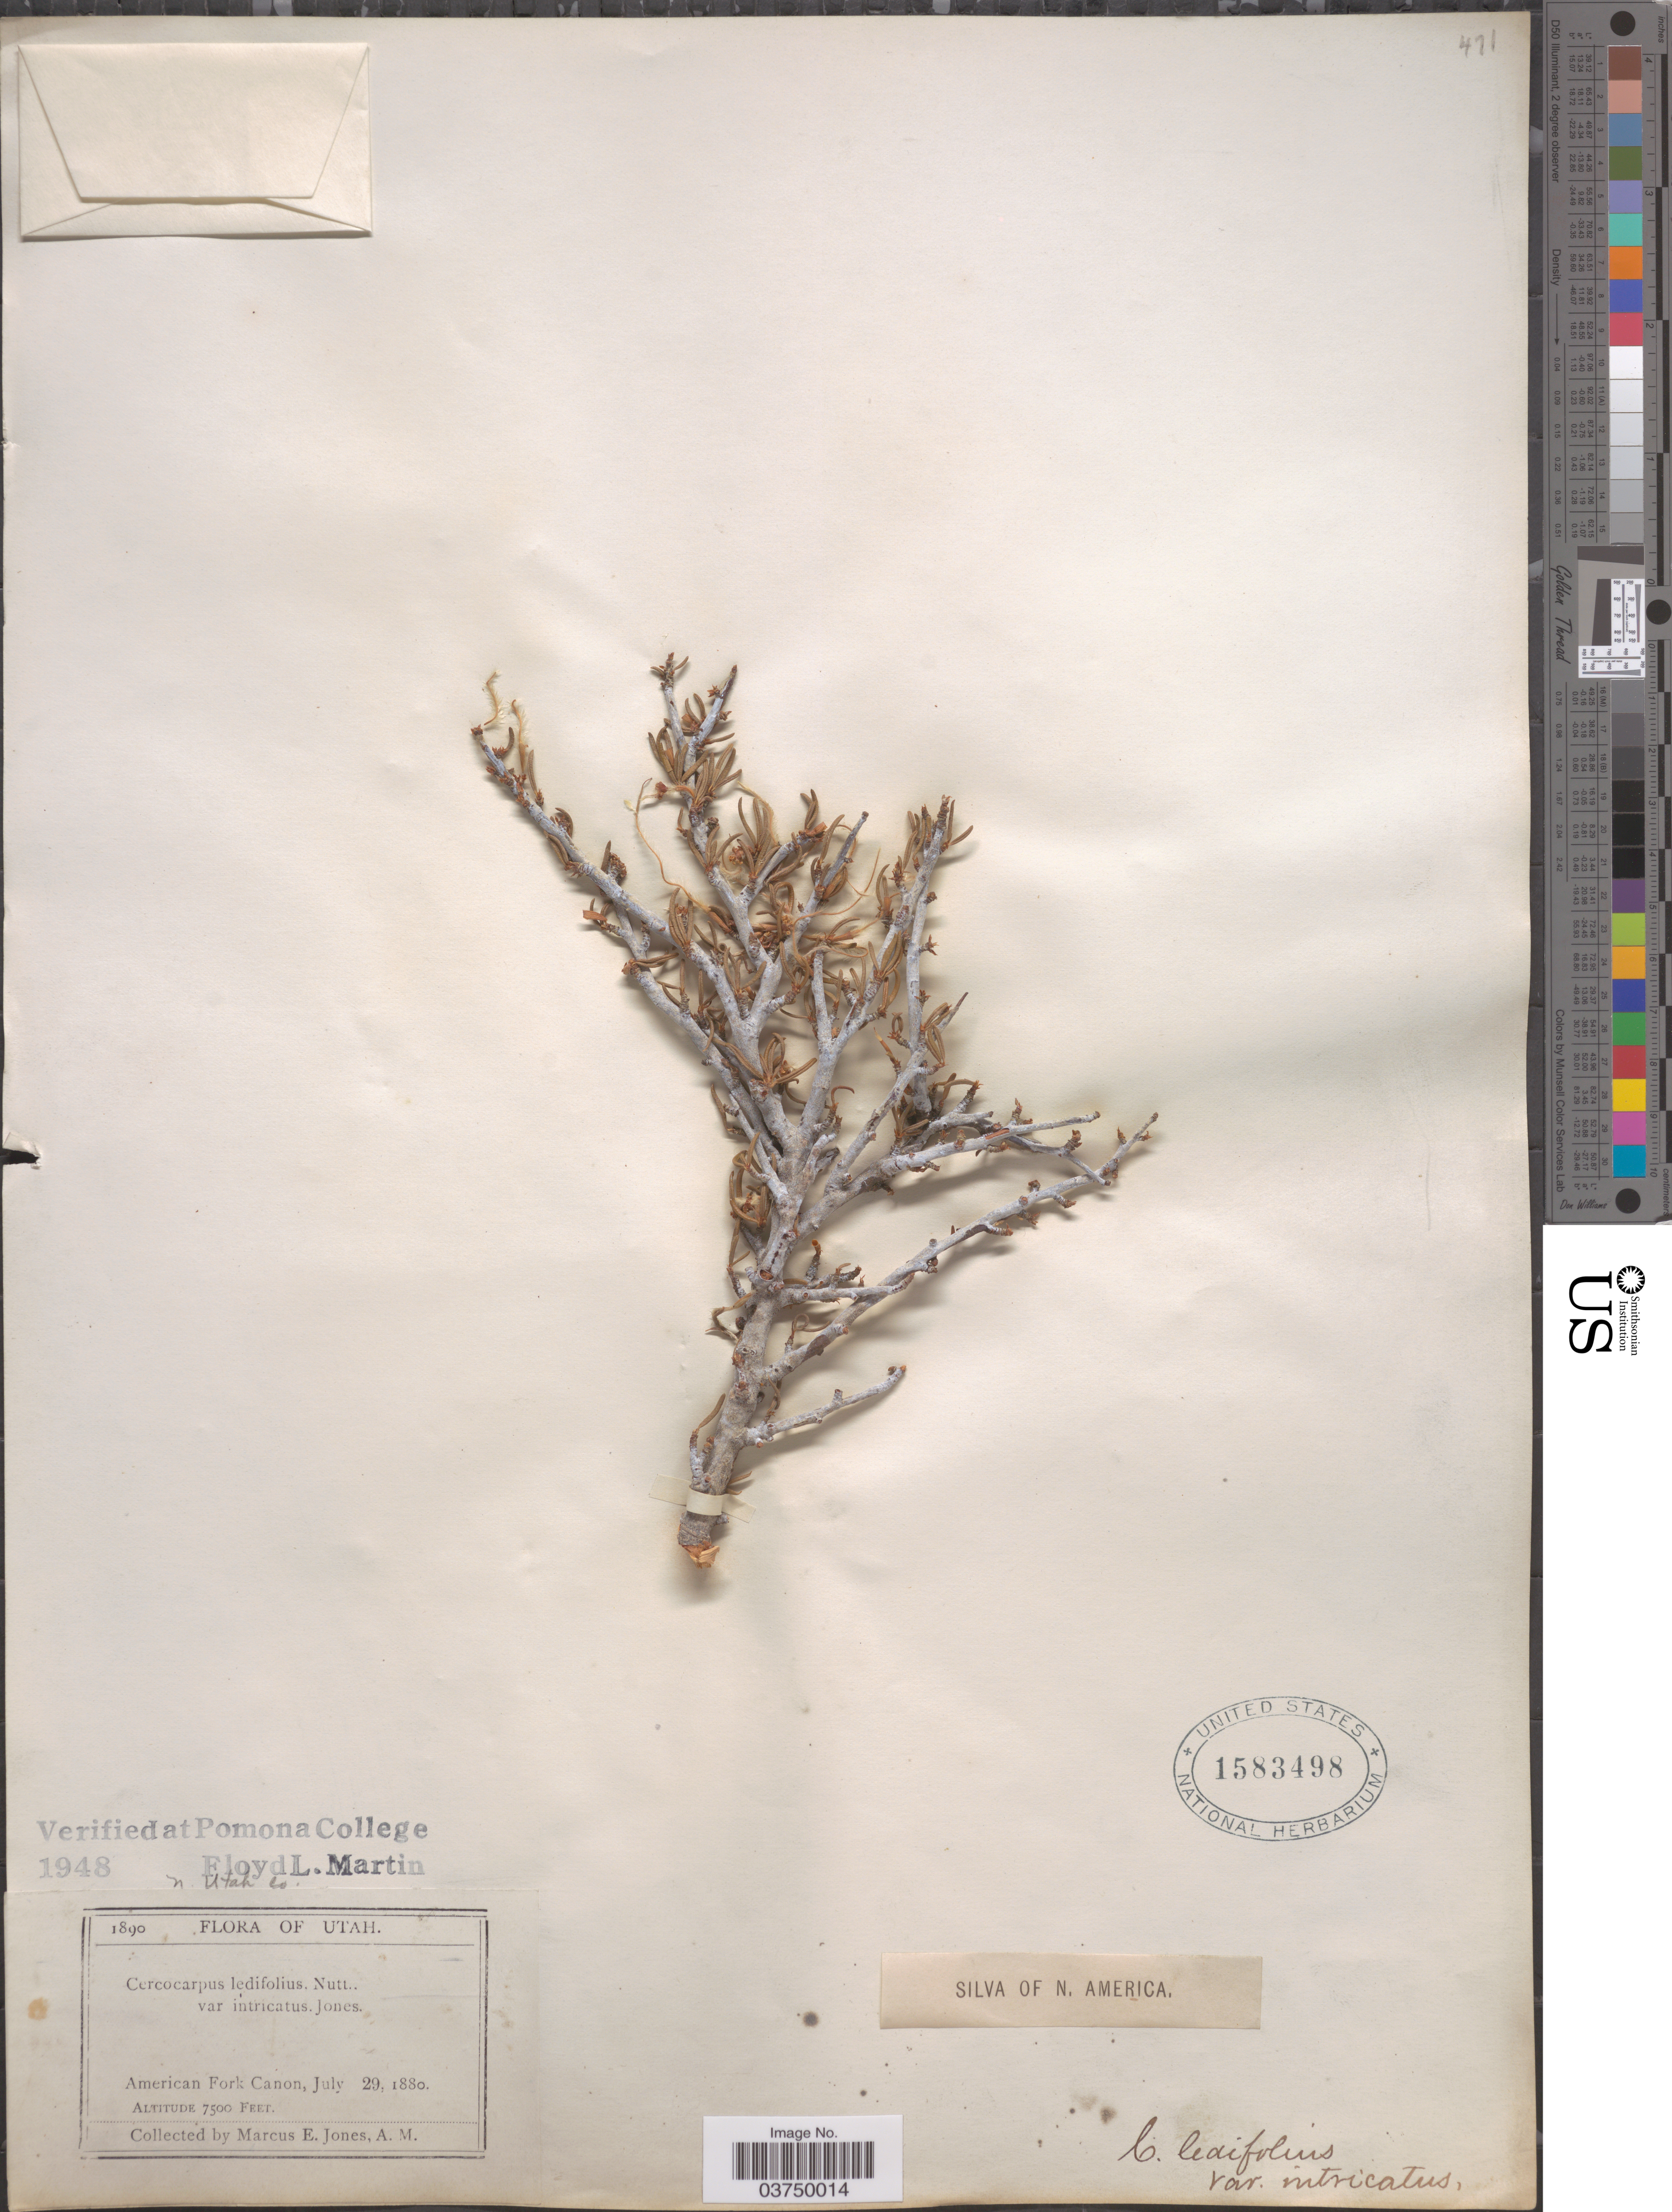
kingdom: Plantae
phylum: Tracheophyta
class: Magnoliopsida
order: Rosales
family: Rosaceae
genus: Cercocarpus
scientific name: Cercocarpus ledifolius var. intricatus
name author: Nutt.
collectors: M. E. Jones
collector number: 1890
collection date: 1880-07-29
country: United States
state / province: Utah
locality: American Fork Canon. N. Utah Co.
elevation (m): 2286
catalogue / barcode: US 1583498